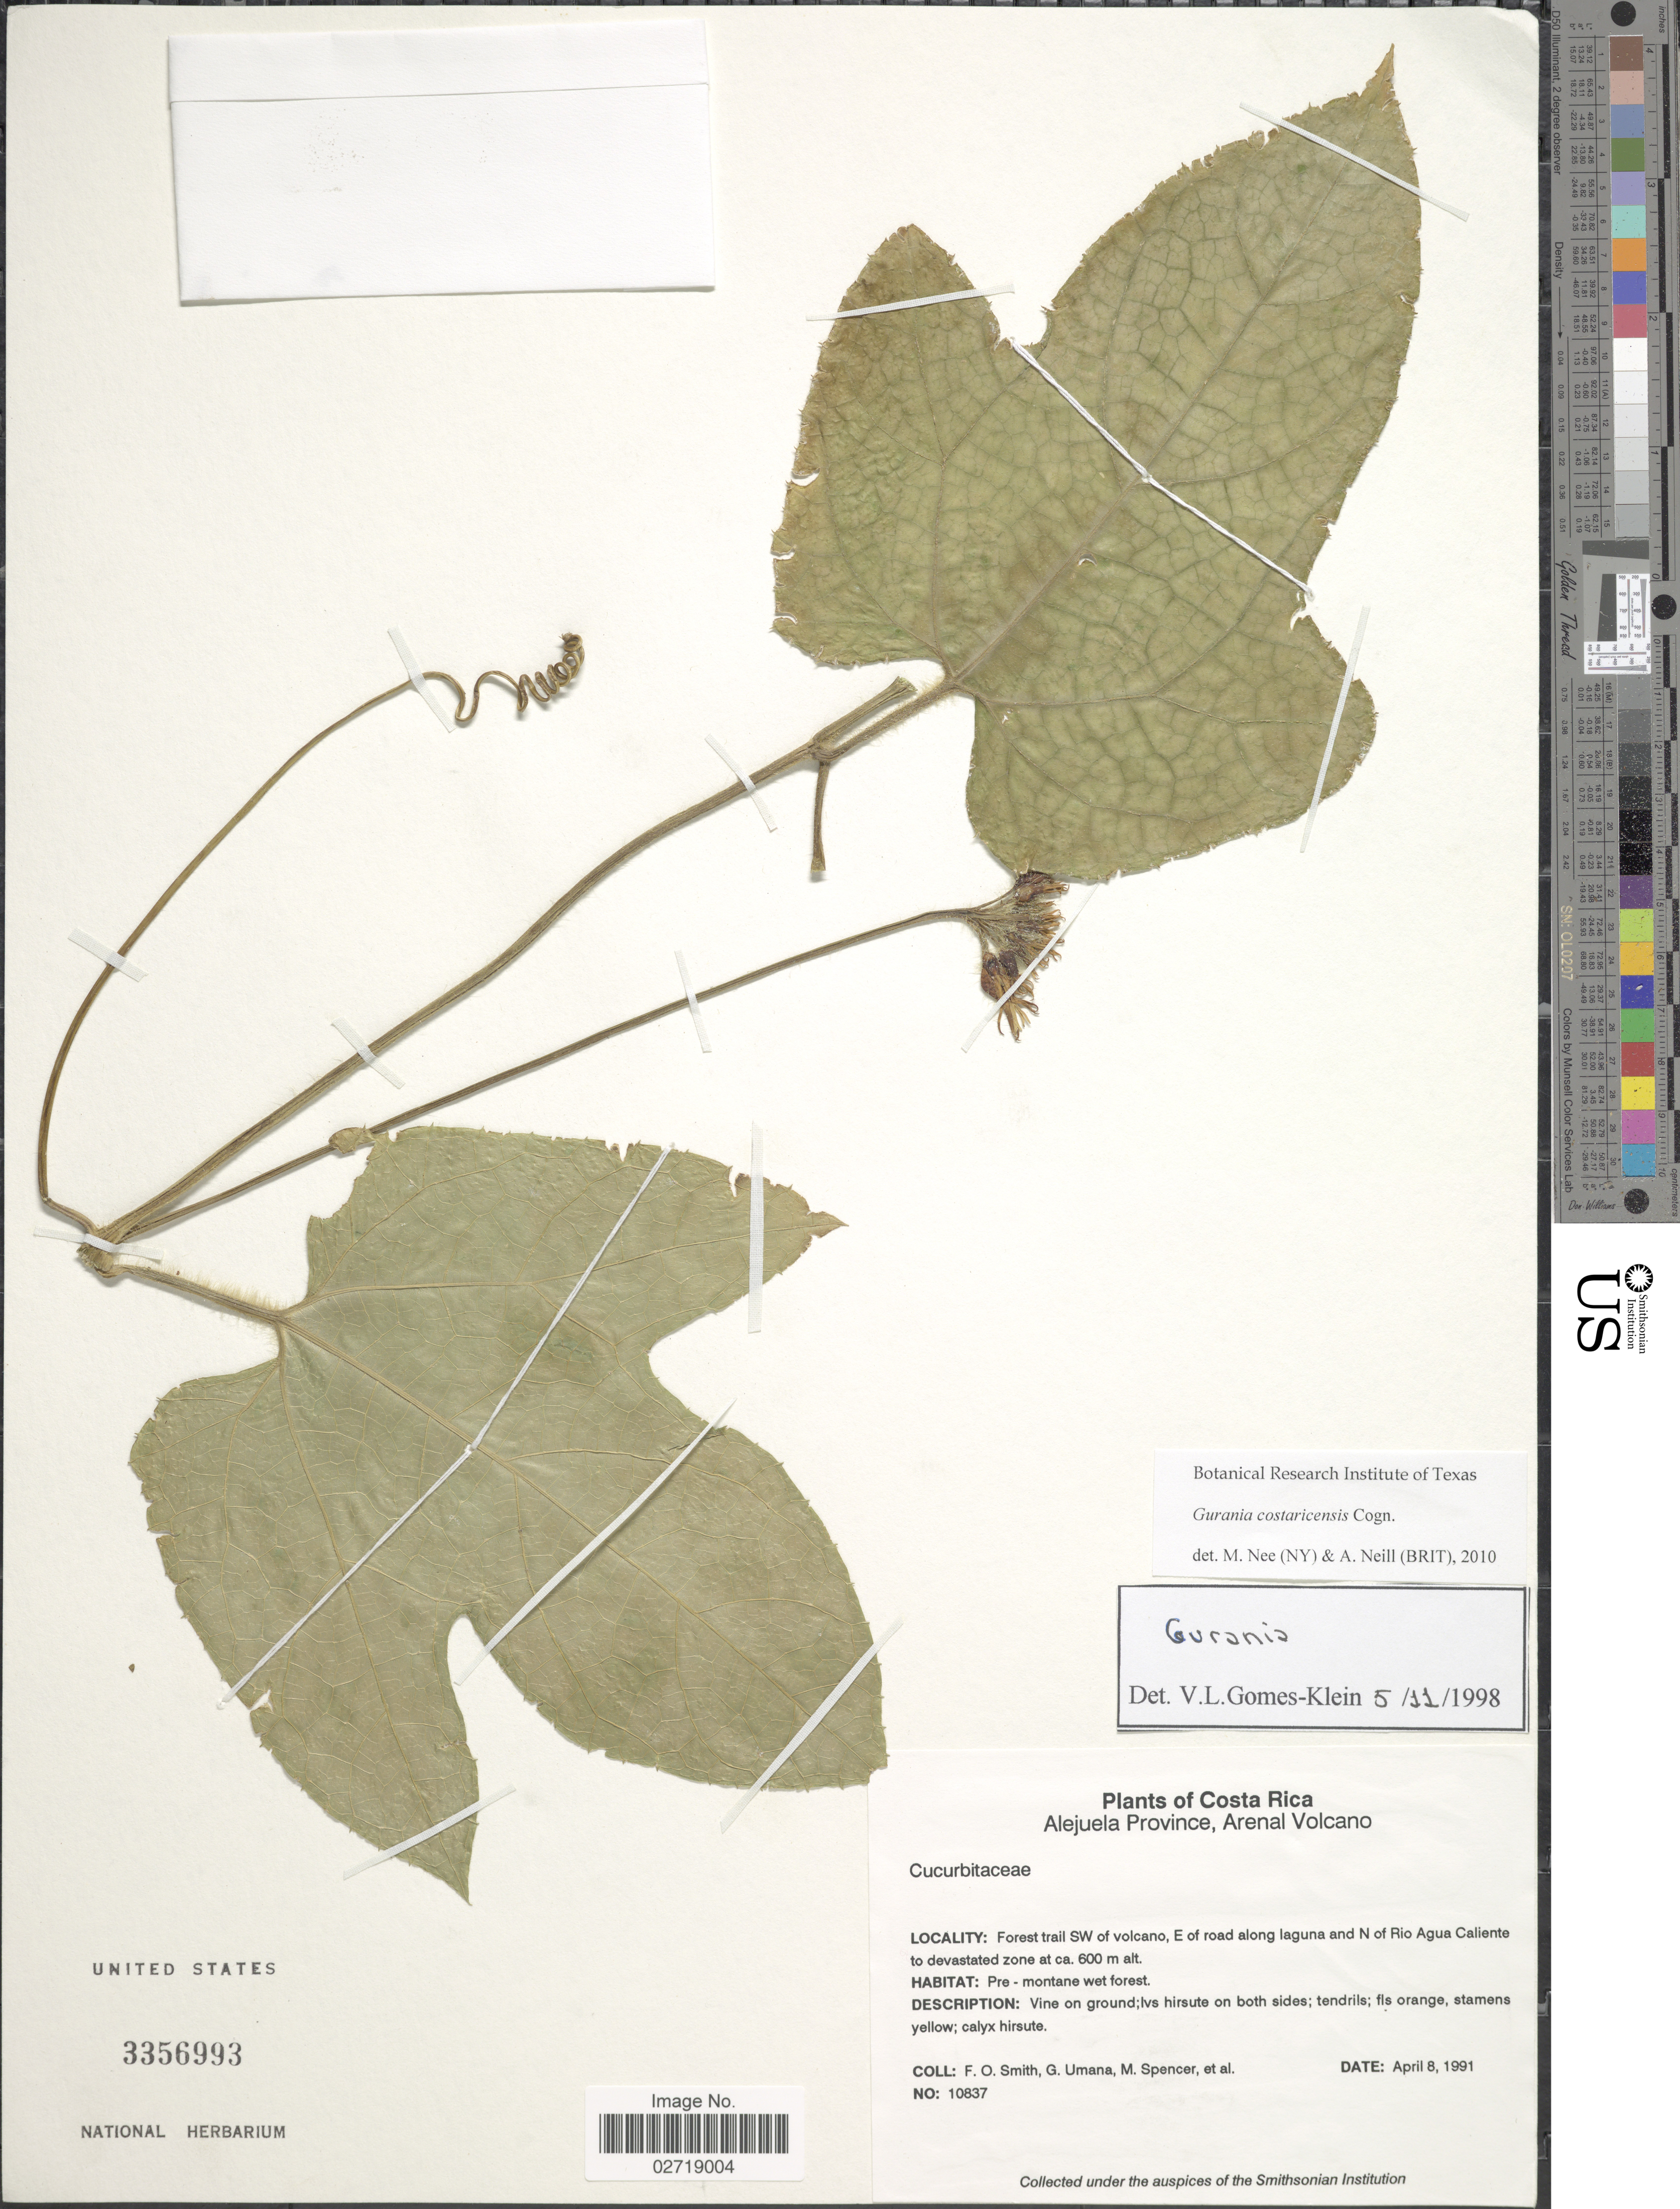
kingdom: Plantae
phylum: Tracheophyta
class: Magnoliopsida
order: Cucurbitales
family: Cucurbitaceae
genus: Gurania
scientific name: Gurania costaricensis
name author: Cogn.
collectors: F. Smith, G. Umana, M. Spencer & et al.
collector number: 10837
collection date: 1991-04-08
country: Costa Rica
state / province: Alajuela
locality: Arenal Volcano. Forest trail SW of volcano, E of road along laguna and N of Rio Agua Caliente to devastated zone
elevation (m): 600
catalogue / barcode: US 3356993